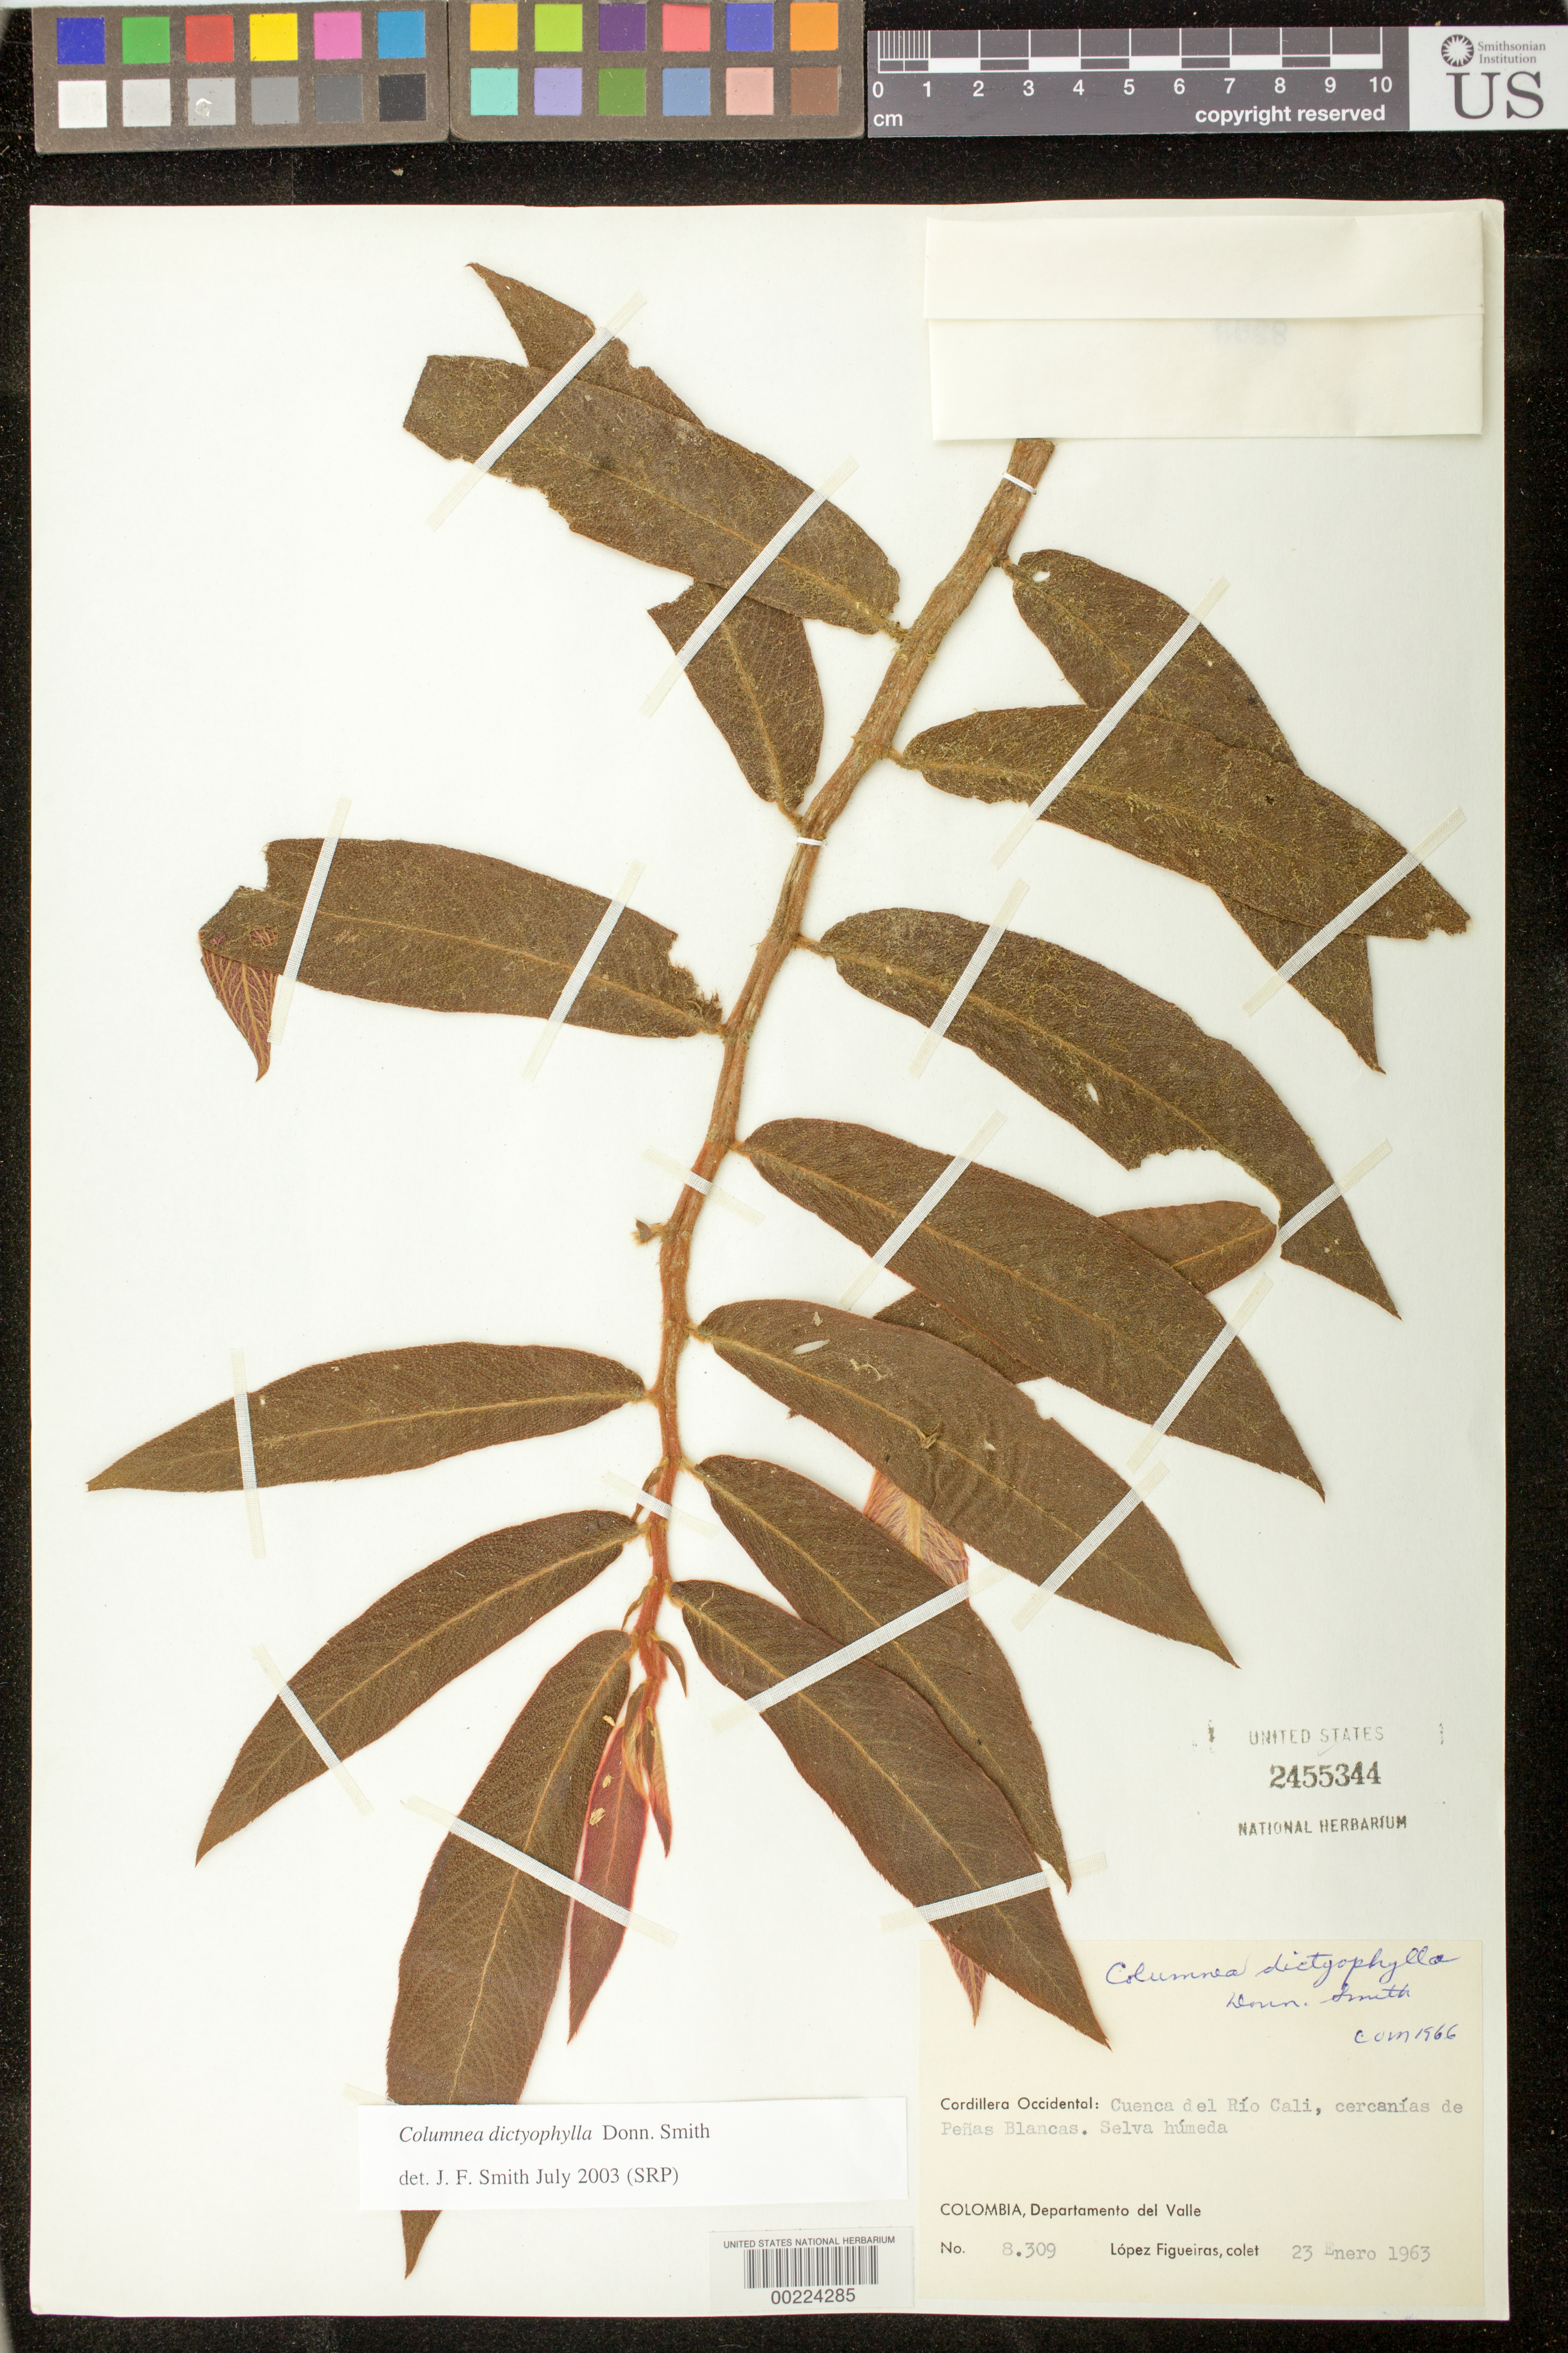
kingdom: Plantae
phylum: Tracheophyta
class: Magnoliopsida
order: Lamiales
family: Gesneriaceae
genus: Columnea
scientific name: Columnea dictyophylla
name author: Donn. Sm.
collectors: M. López Figueiras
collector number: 8309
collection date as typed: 23 Jan 1963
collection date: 1963-01-23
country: Colombia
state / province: Valle del Cauca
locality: River basin of Rio Cali, vicinity of Penas Blancas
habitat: Humid forest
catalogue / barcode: US 2455344